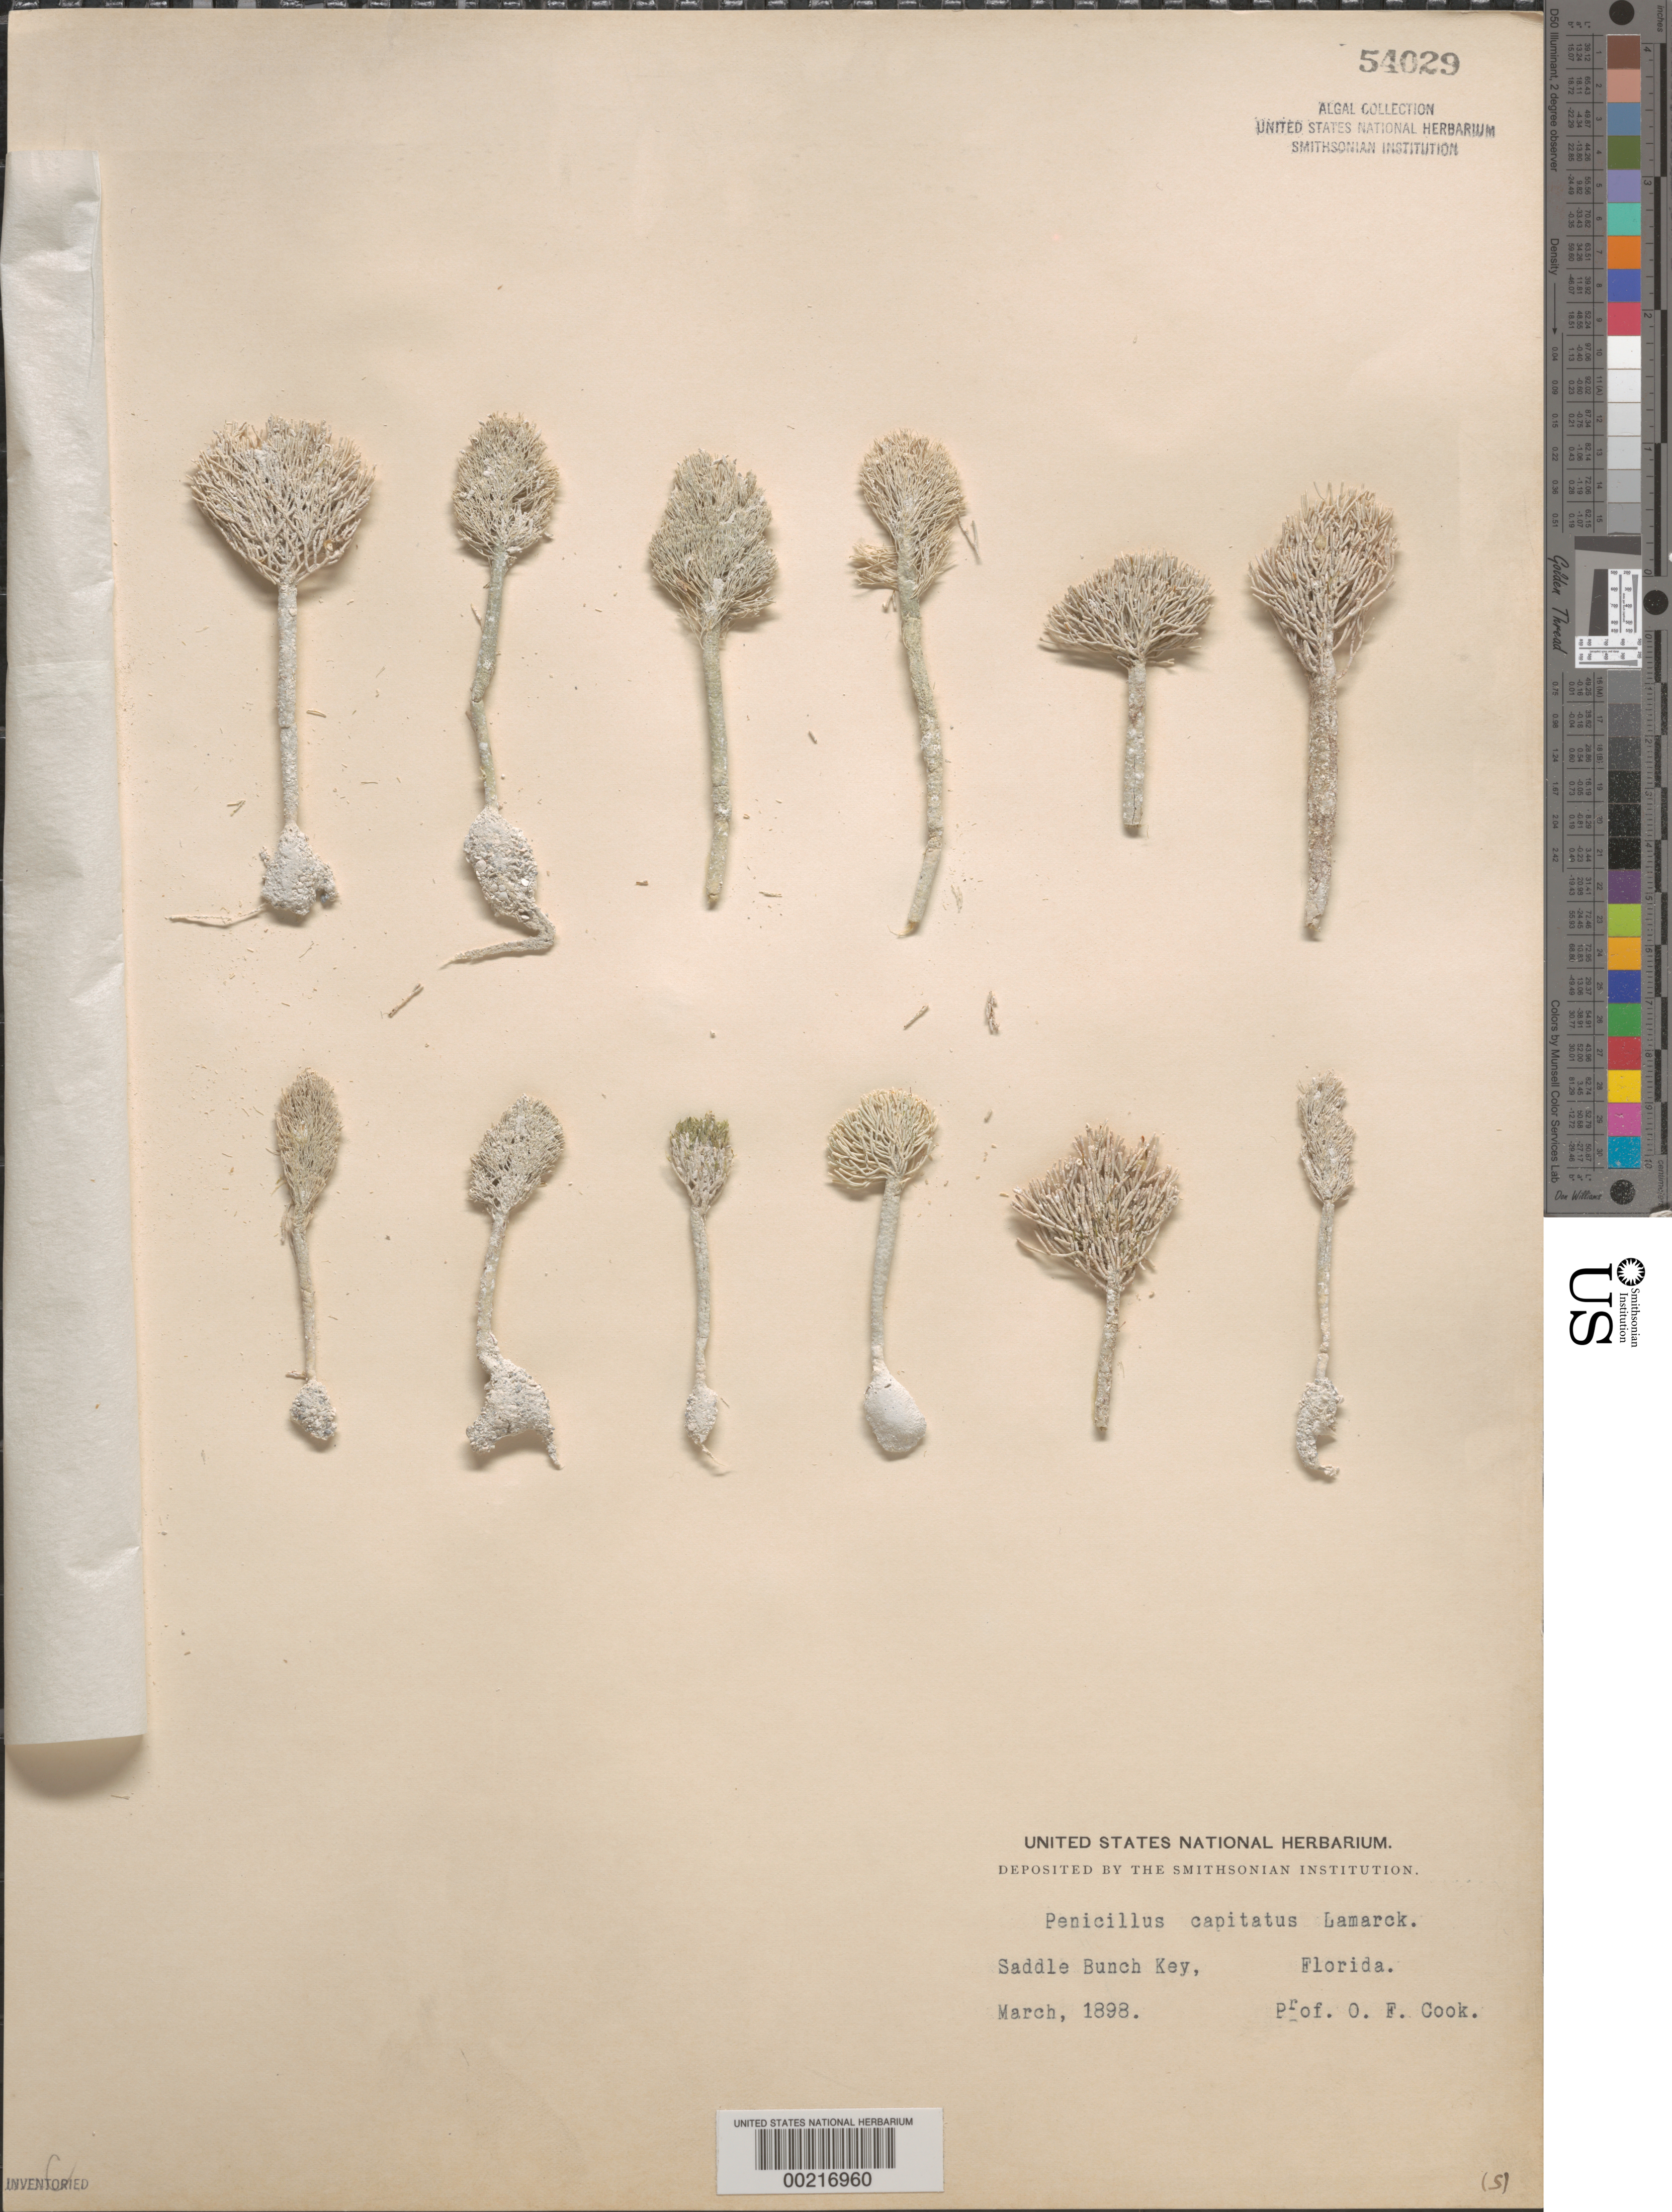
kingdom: Plantae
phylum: Chlorophyta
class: Ulvophyceae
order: Bryopsidales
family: Udoteaceae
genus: Penicillus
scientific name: Penicillus capitatus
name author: Lam.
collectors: O. F. Cook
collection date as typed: Mar 1898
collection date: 1898-03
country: United States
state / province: Florida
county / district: Monroe County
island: Saddlebunch Keys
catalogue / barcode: US 54029